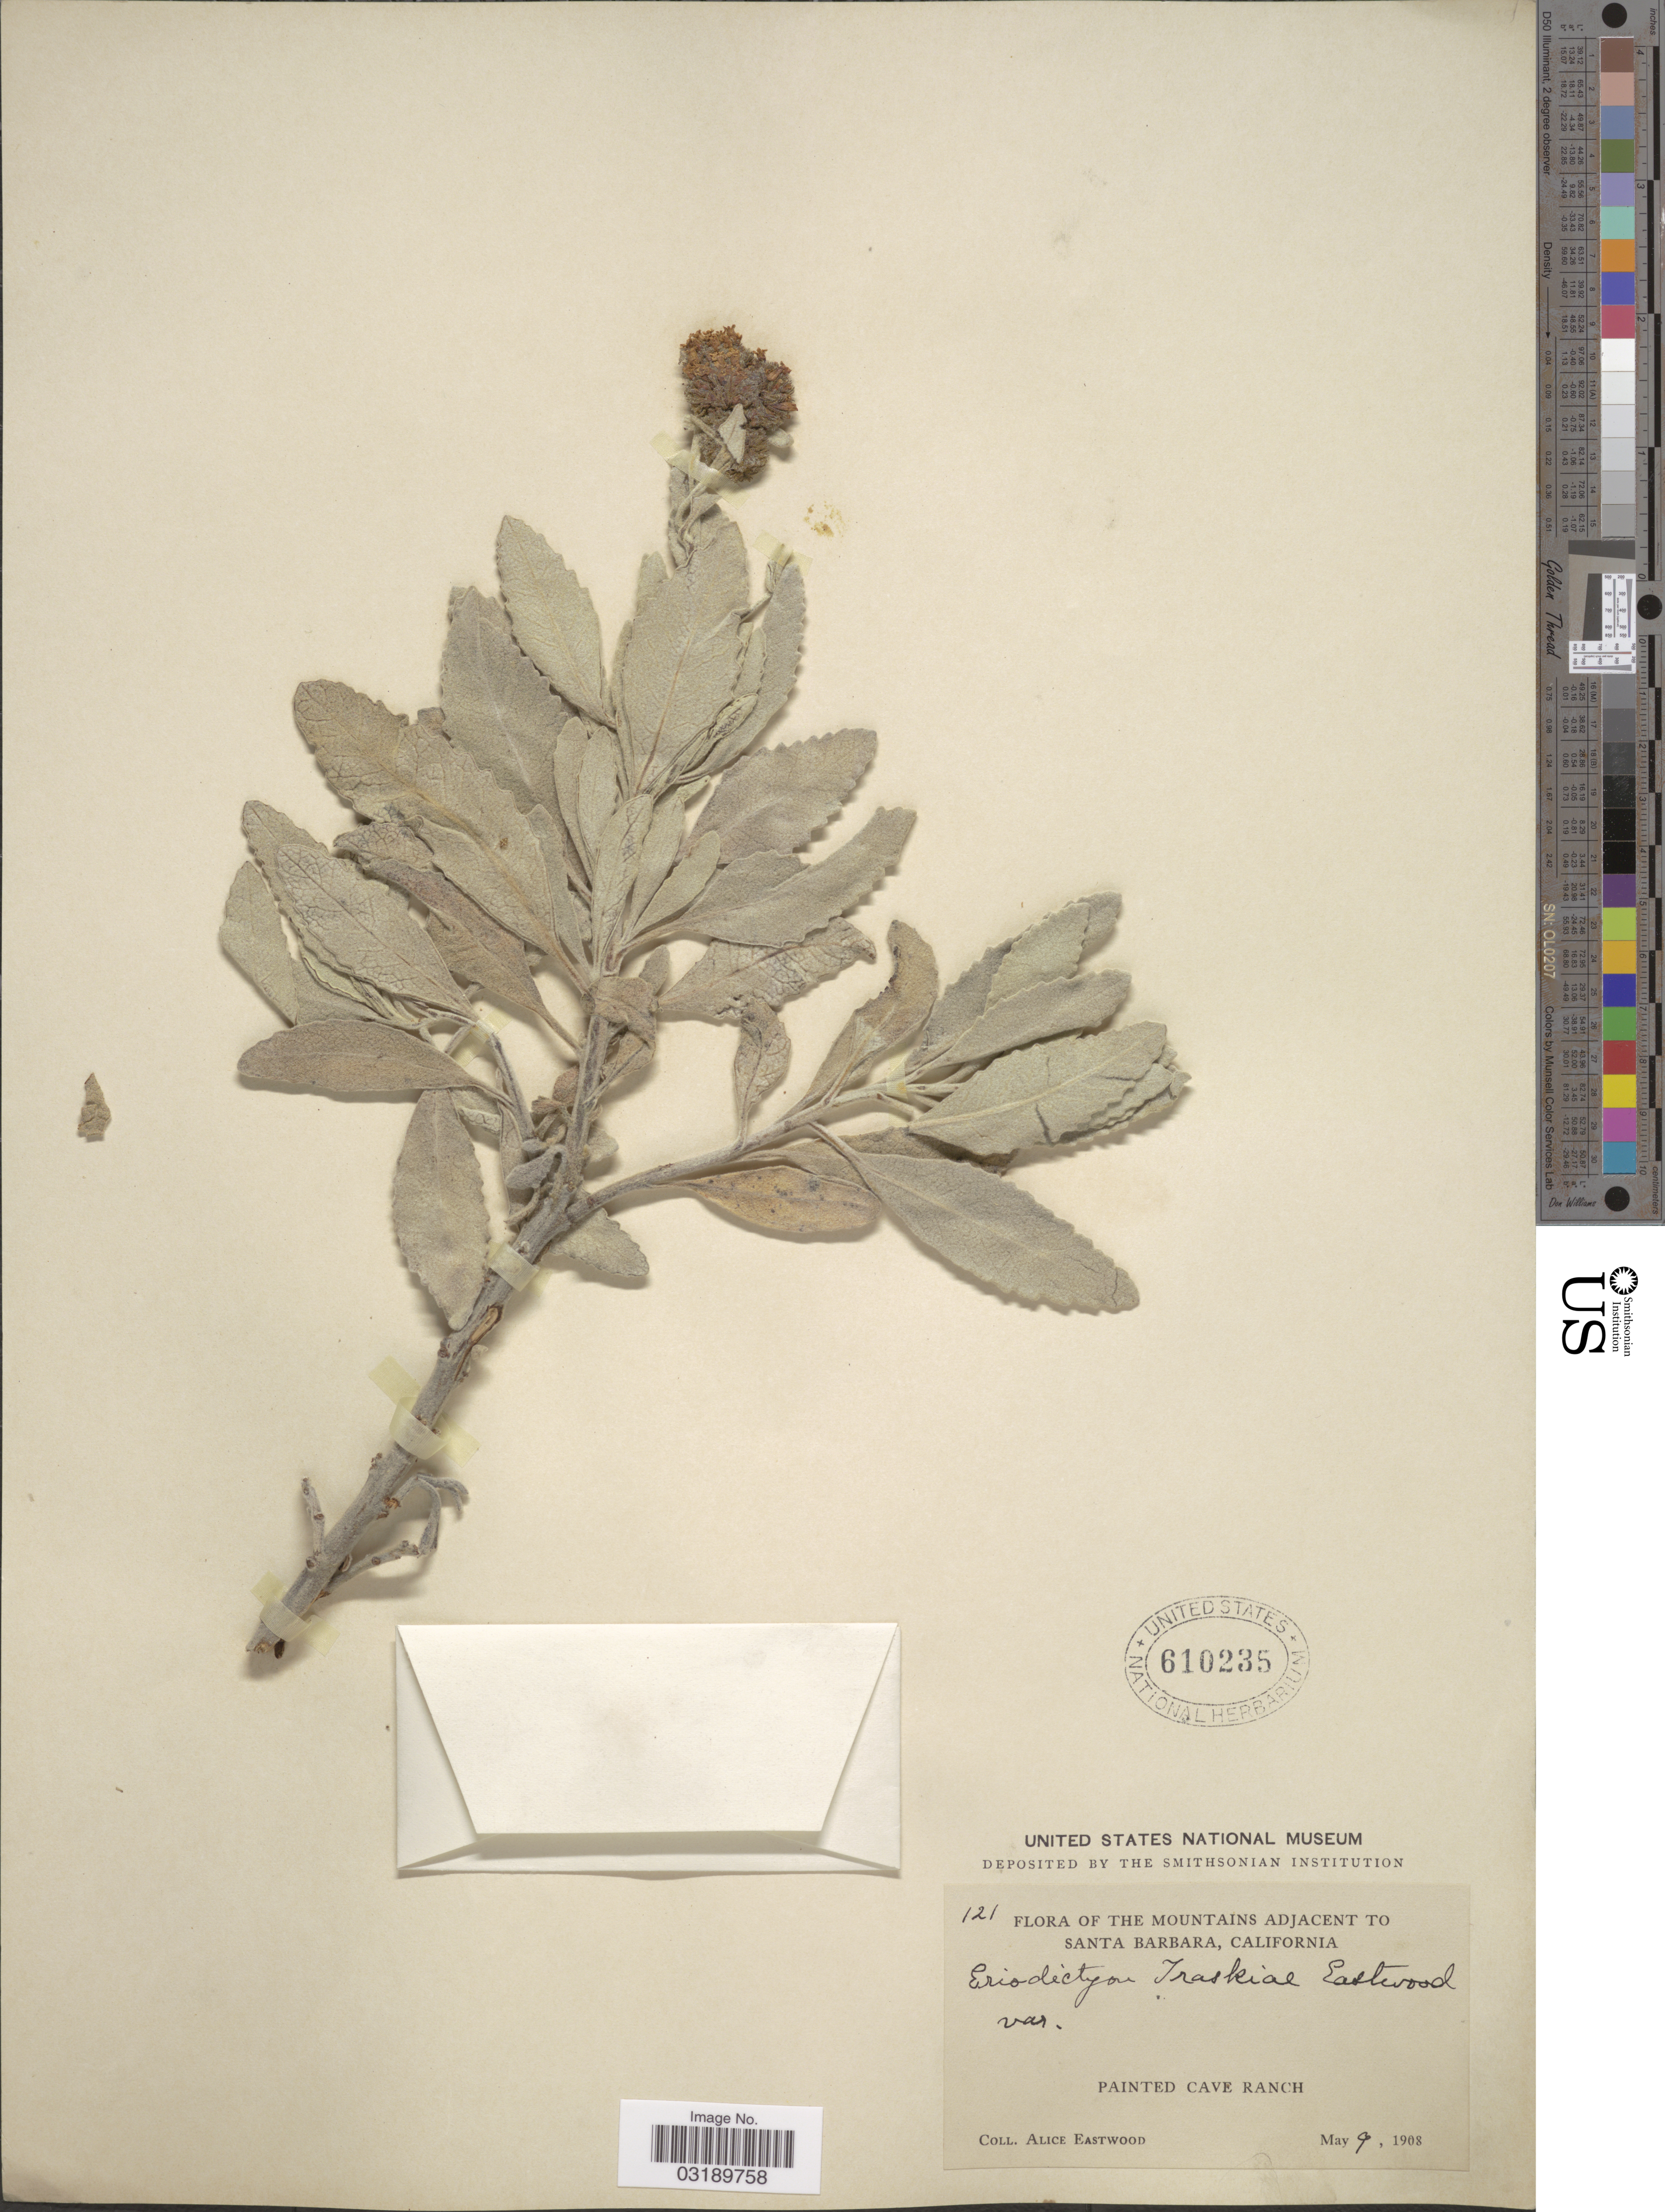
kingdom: Plantae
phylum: Tracheophyta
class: Magnoliopsida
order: Boraginales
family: Namaceae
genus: Eriodictyon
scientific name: Eriodictyon traskiae var. smithii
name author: (Munz) Hannan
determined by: Rogers, Z. S.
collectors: A. Eastwood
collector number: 121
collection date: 1908-05-09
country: United States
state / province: California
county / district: Santa Barbara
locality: The Mountains Adjacent to Santa Barbara. Painted Cave Ranch.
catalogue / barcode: US 610235